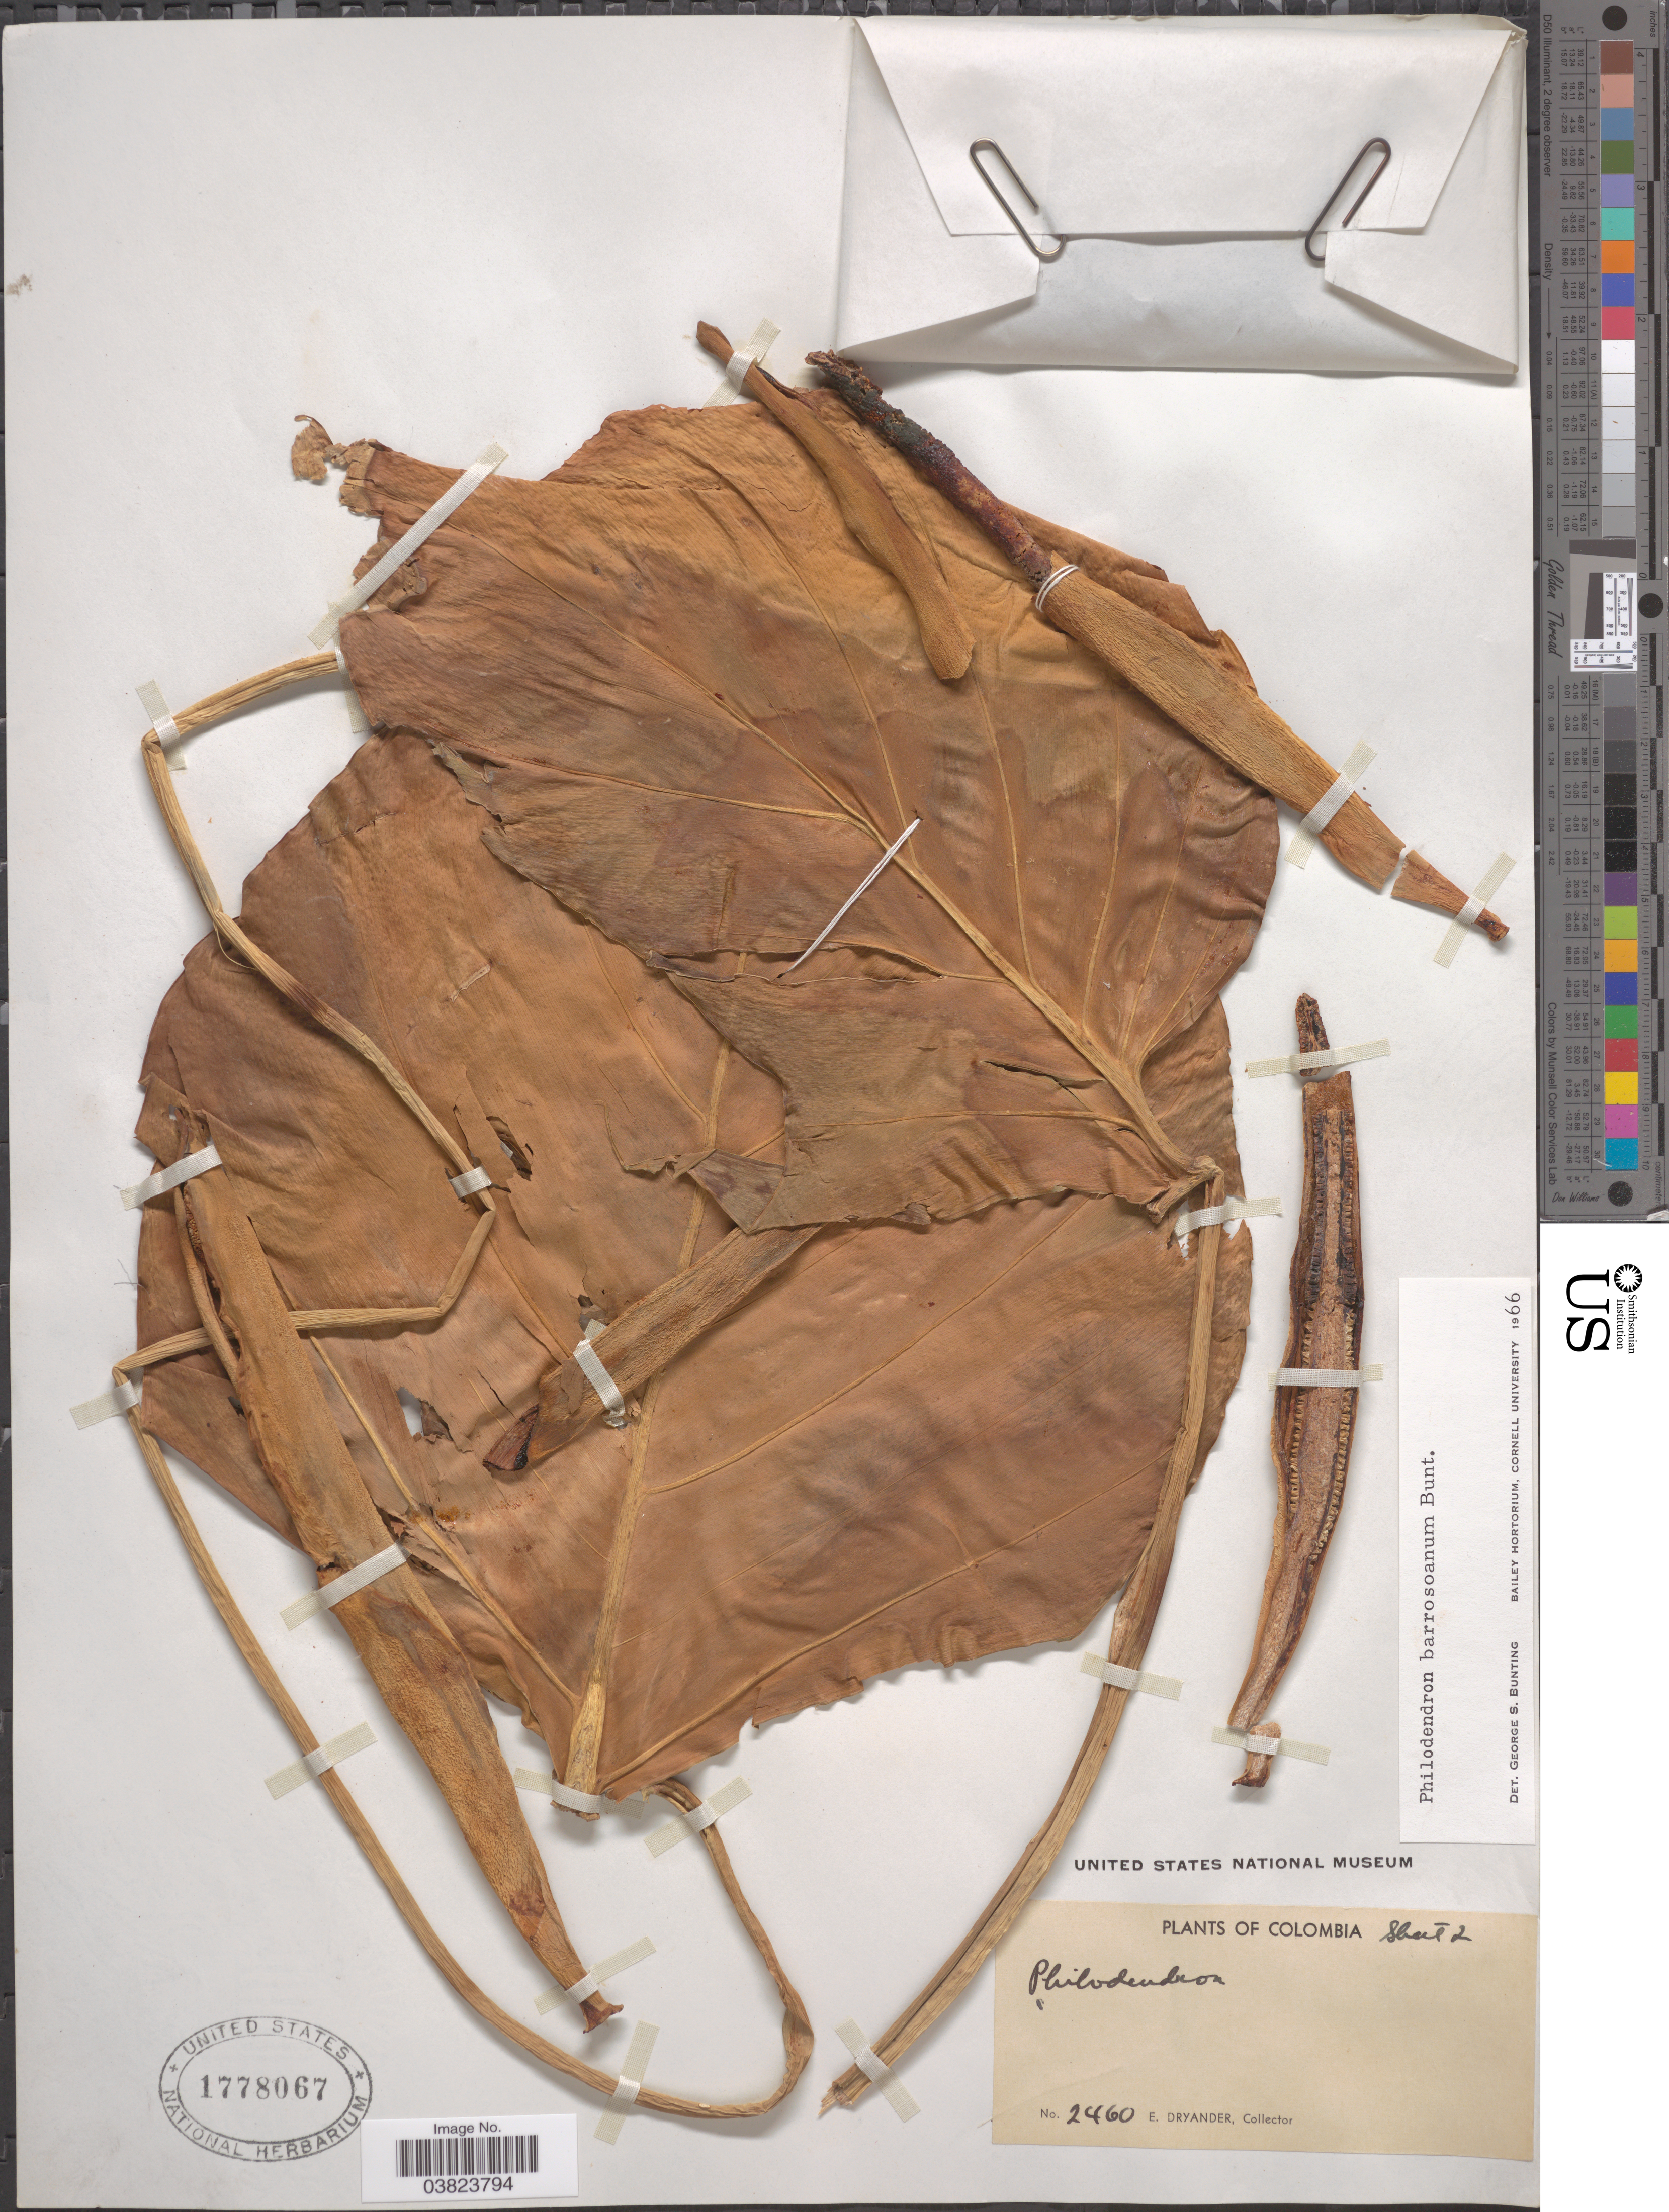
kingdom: Plantae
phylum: Tracheophyta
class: Liliopsida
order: Alismatales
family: Araceae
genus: Philodendron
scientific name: Philodendron barrosoanum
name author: G.S. Bunting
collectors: E. Dryander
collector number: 2460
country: Colombia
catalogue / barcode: US 1778067